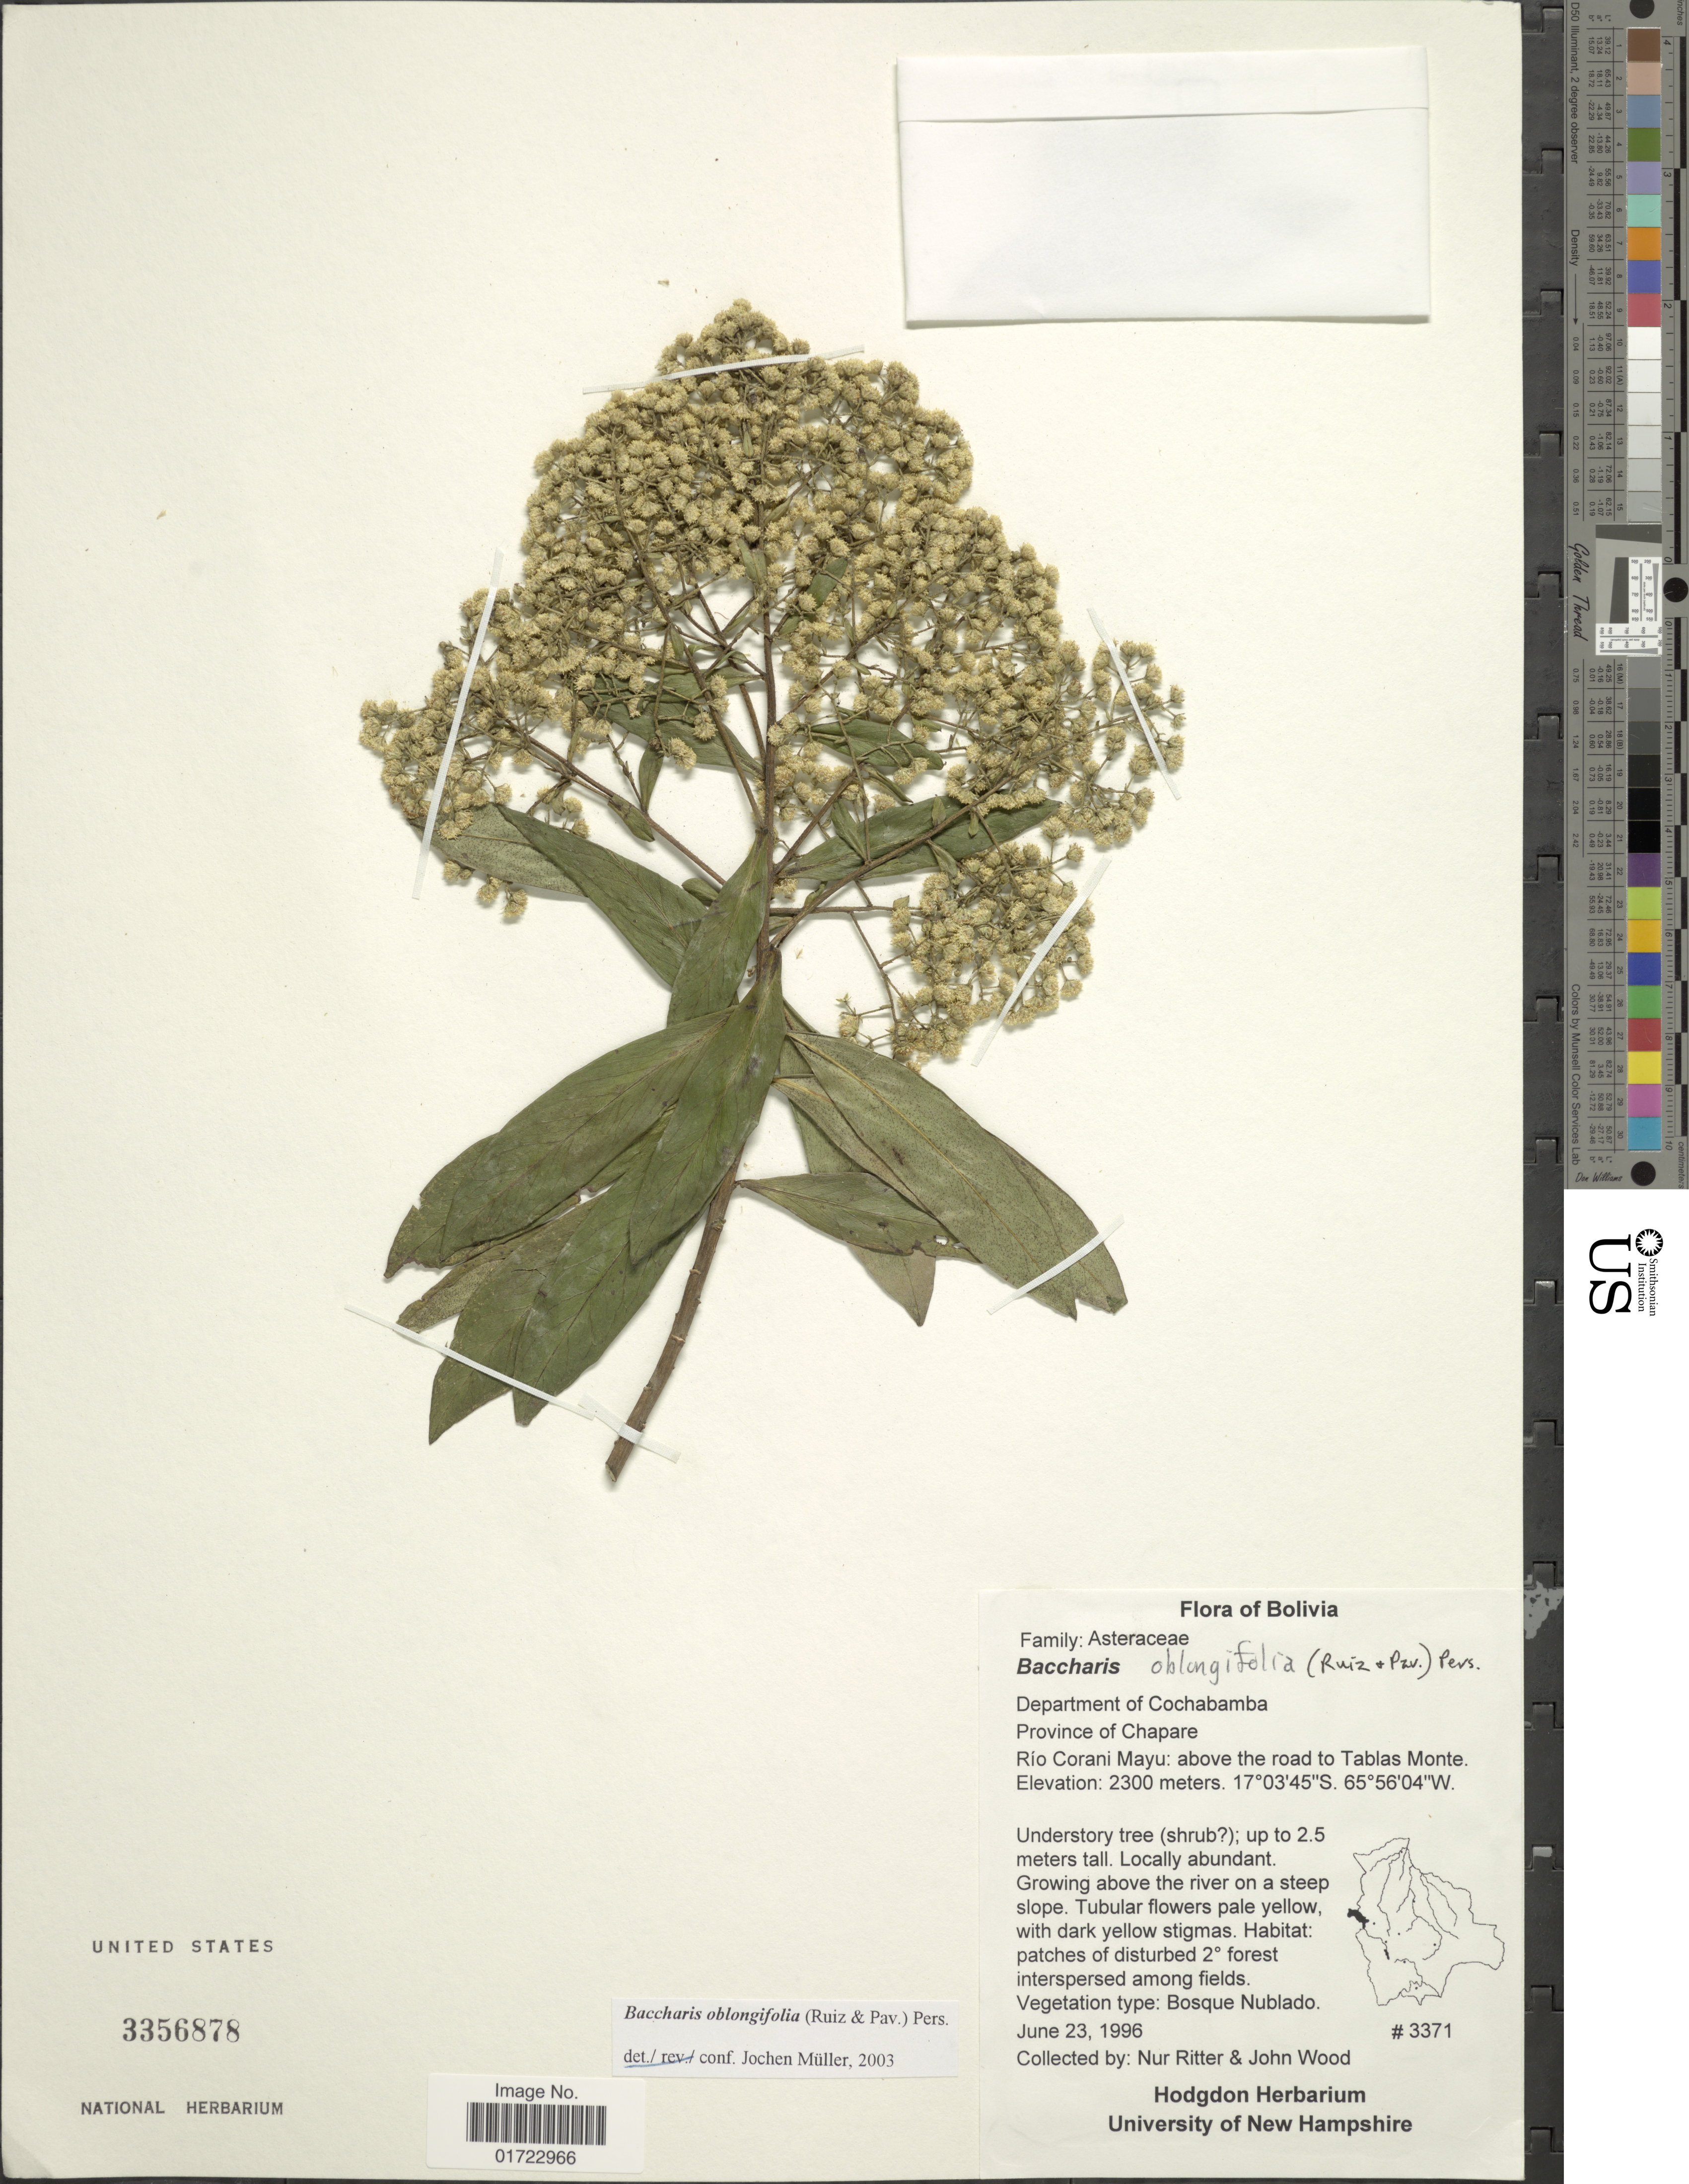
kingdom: Plantae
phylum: Tracheophyta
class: Magnoliopsida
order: Asterales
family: Asteraceae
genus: Baccharis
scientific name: Baccharis oblongifolia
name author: (Ruiz & Pav.) Pers.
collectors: N. Ritter & J. M. Wood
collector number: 3371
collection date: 1996-06-23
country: Bolivia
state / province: Cochabamba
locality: Province of Chapare. Río Corani Mayu: above the road to Tablas Monte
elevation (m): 2300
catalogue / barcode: US 3356878